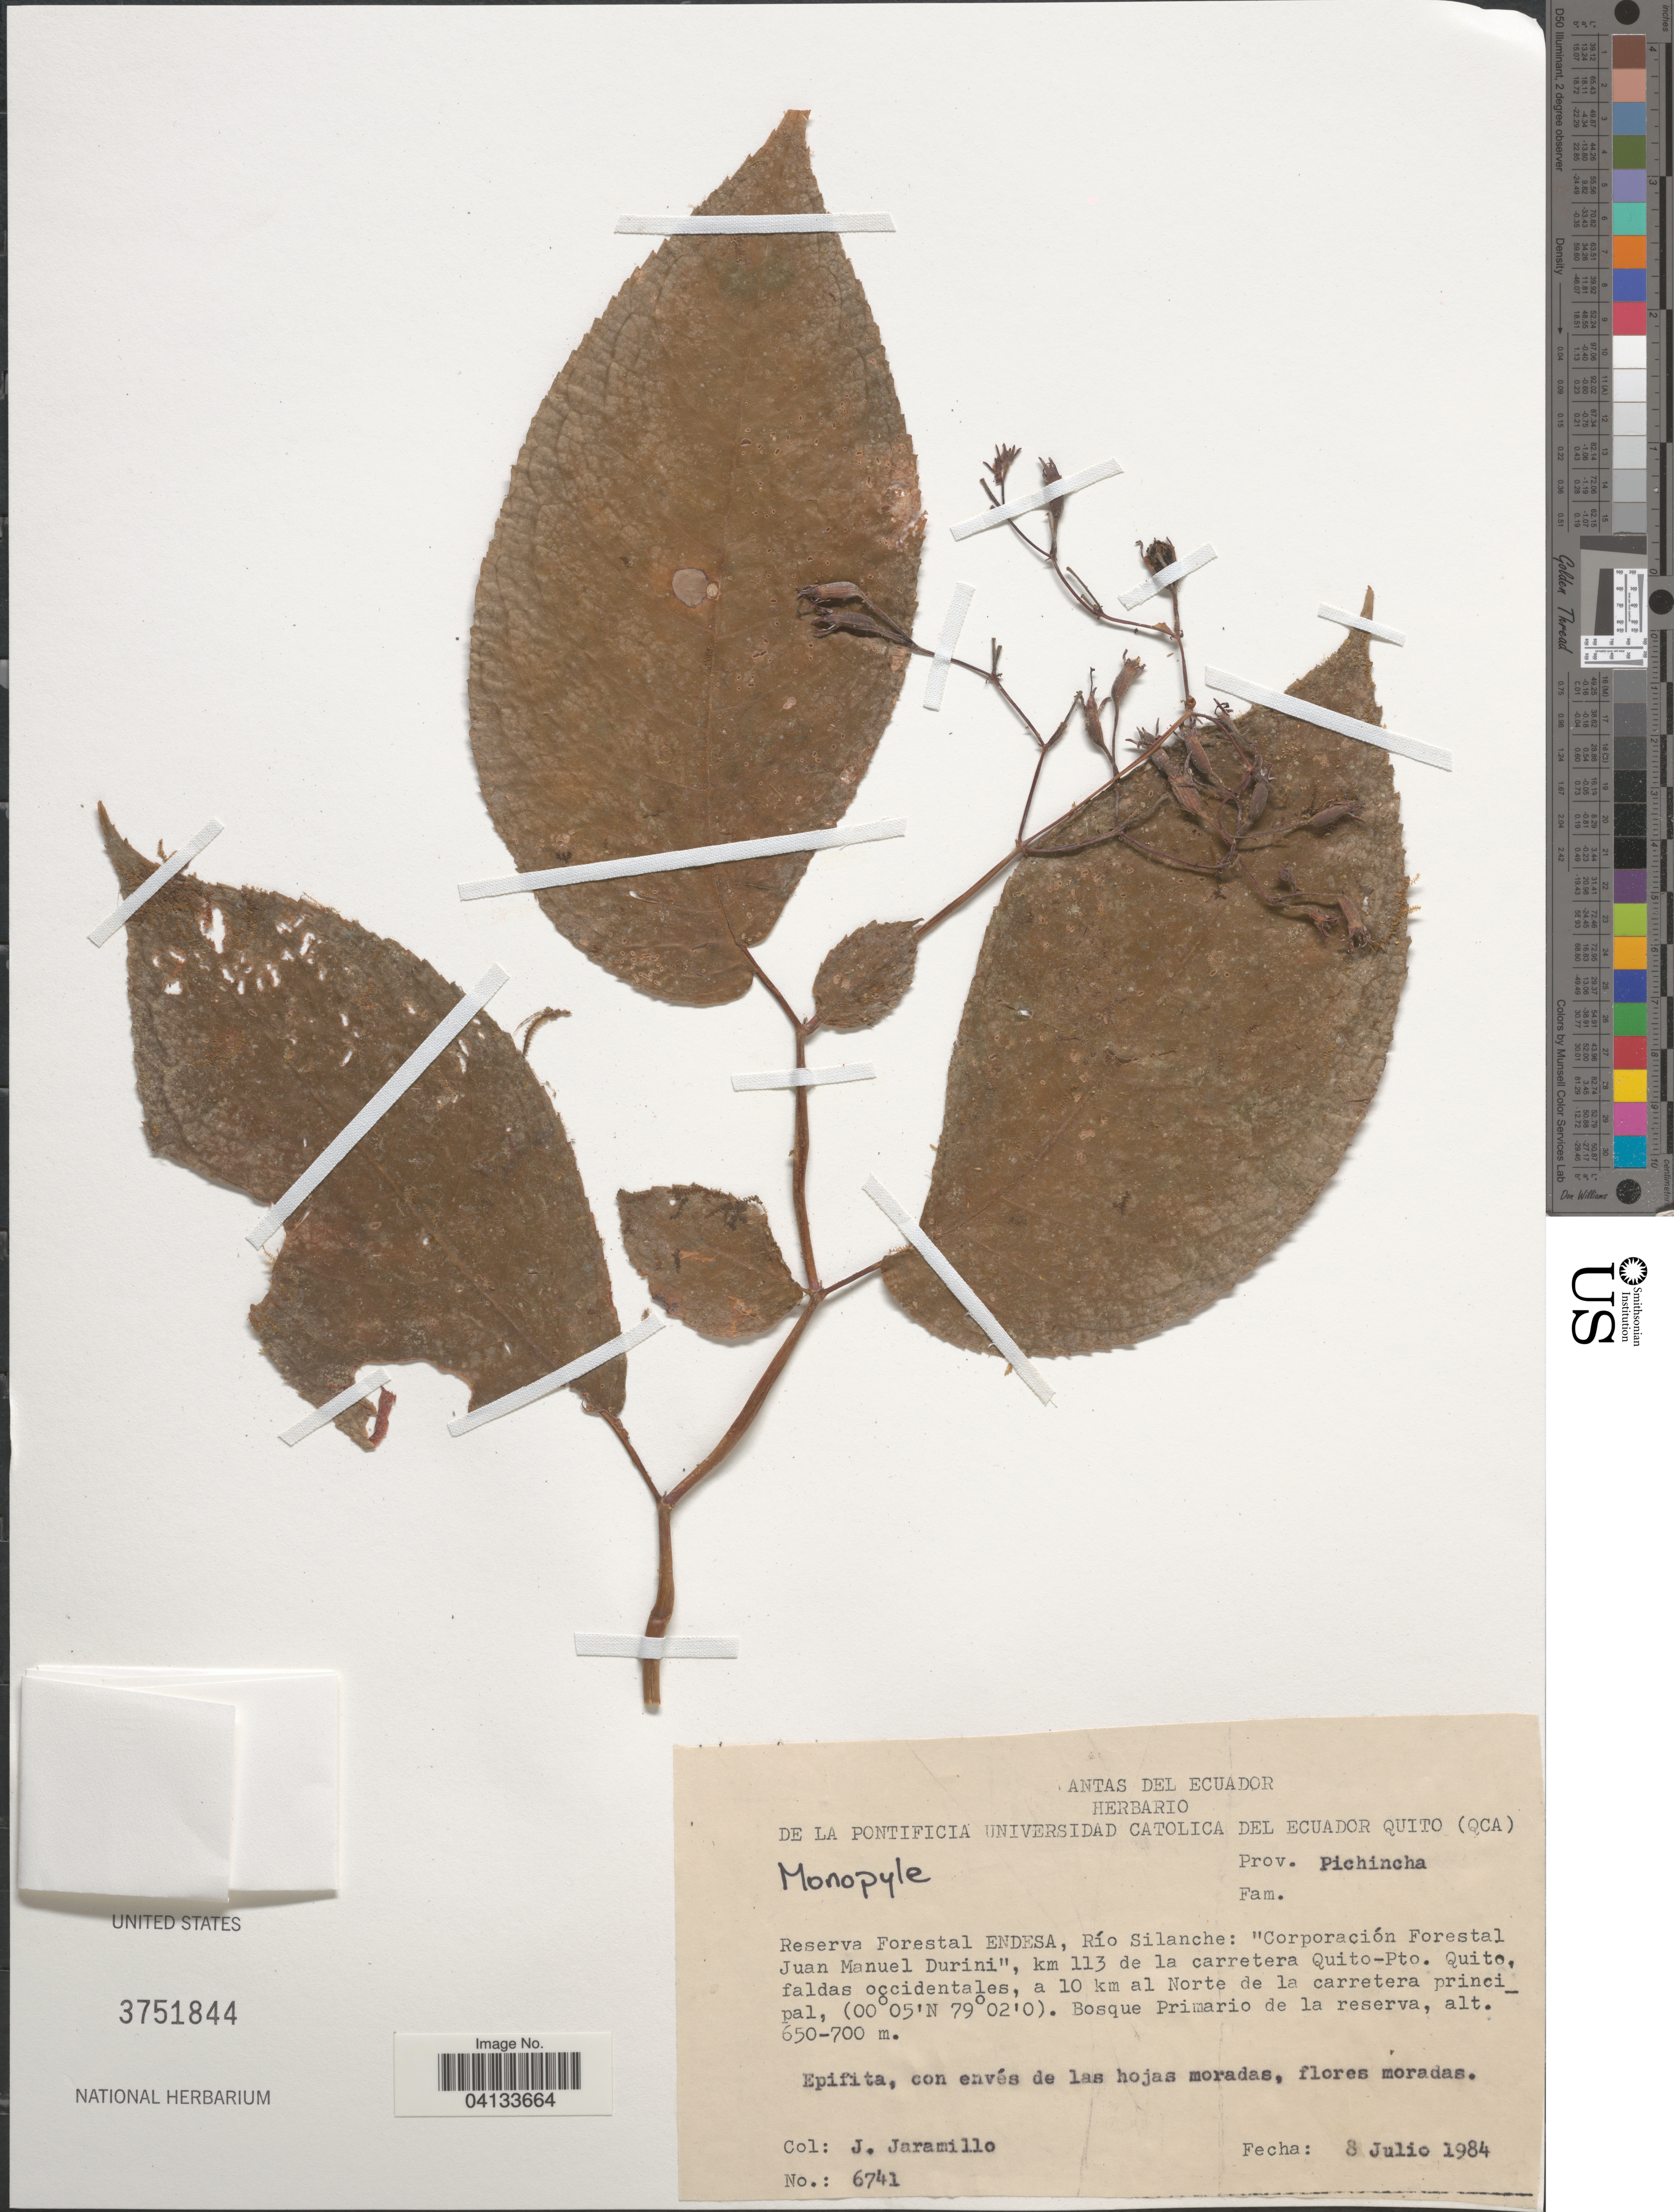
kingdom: Plantae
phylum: Tracheophyta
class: Magnoliopsida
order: Lamiales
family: Gesneriaceae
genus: Monopyle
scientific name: Monopyle sp.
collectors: J. Jaramillo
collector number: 6741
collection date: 1984-07-08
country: Ecuador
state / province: Pichincha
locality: Reserva Forestal ENDESA, Río Silanche: "Corporación Forestal Juan Manuel Durini", km 113 de la carretera Quito-Pto. Quito, faldas occidentales, a 10 km al Norte de la carretera principal.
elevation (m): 650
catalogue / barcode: US 3751844